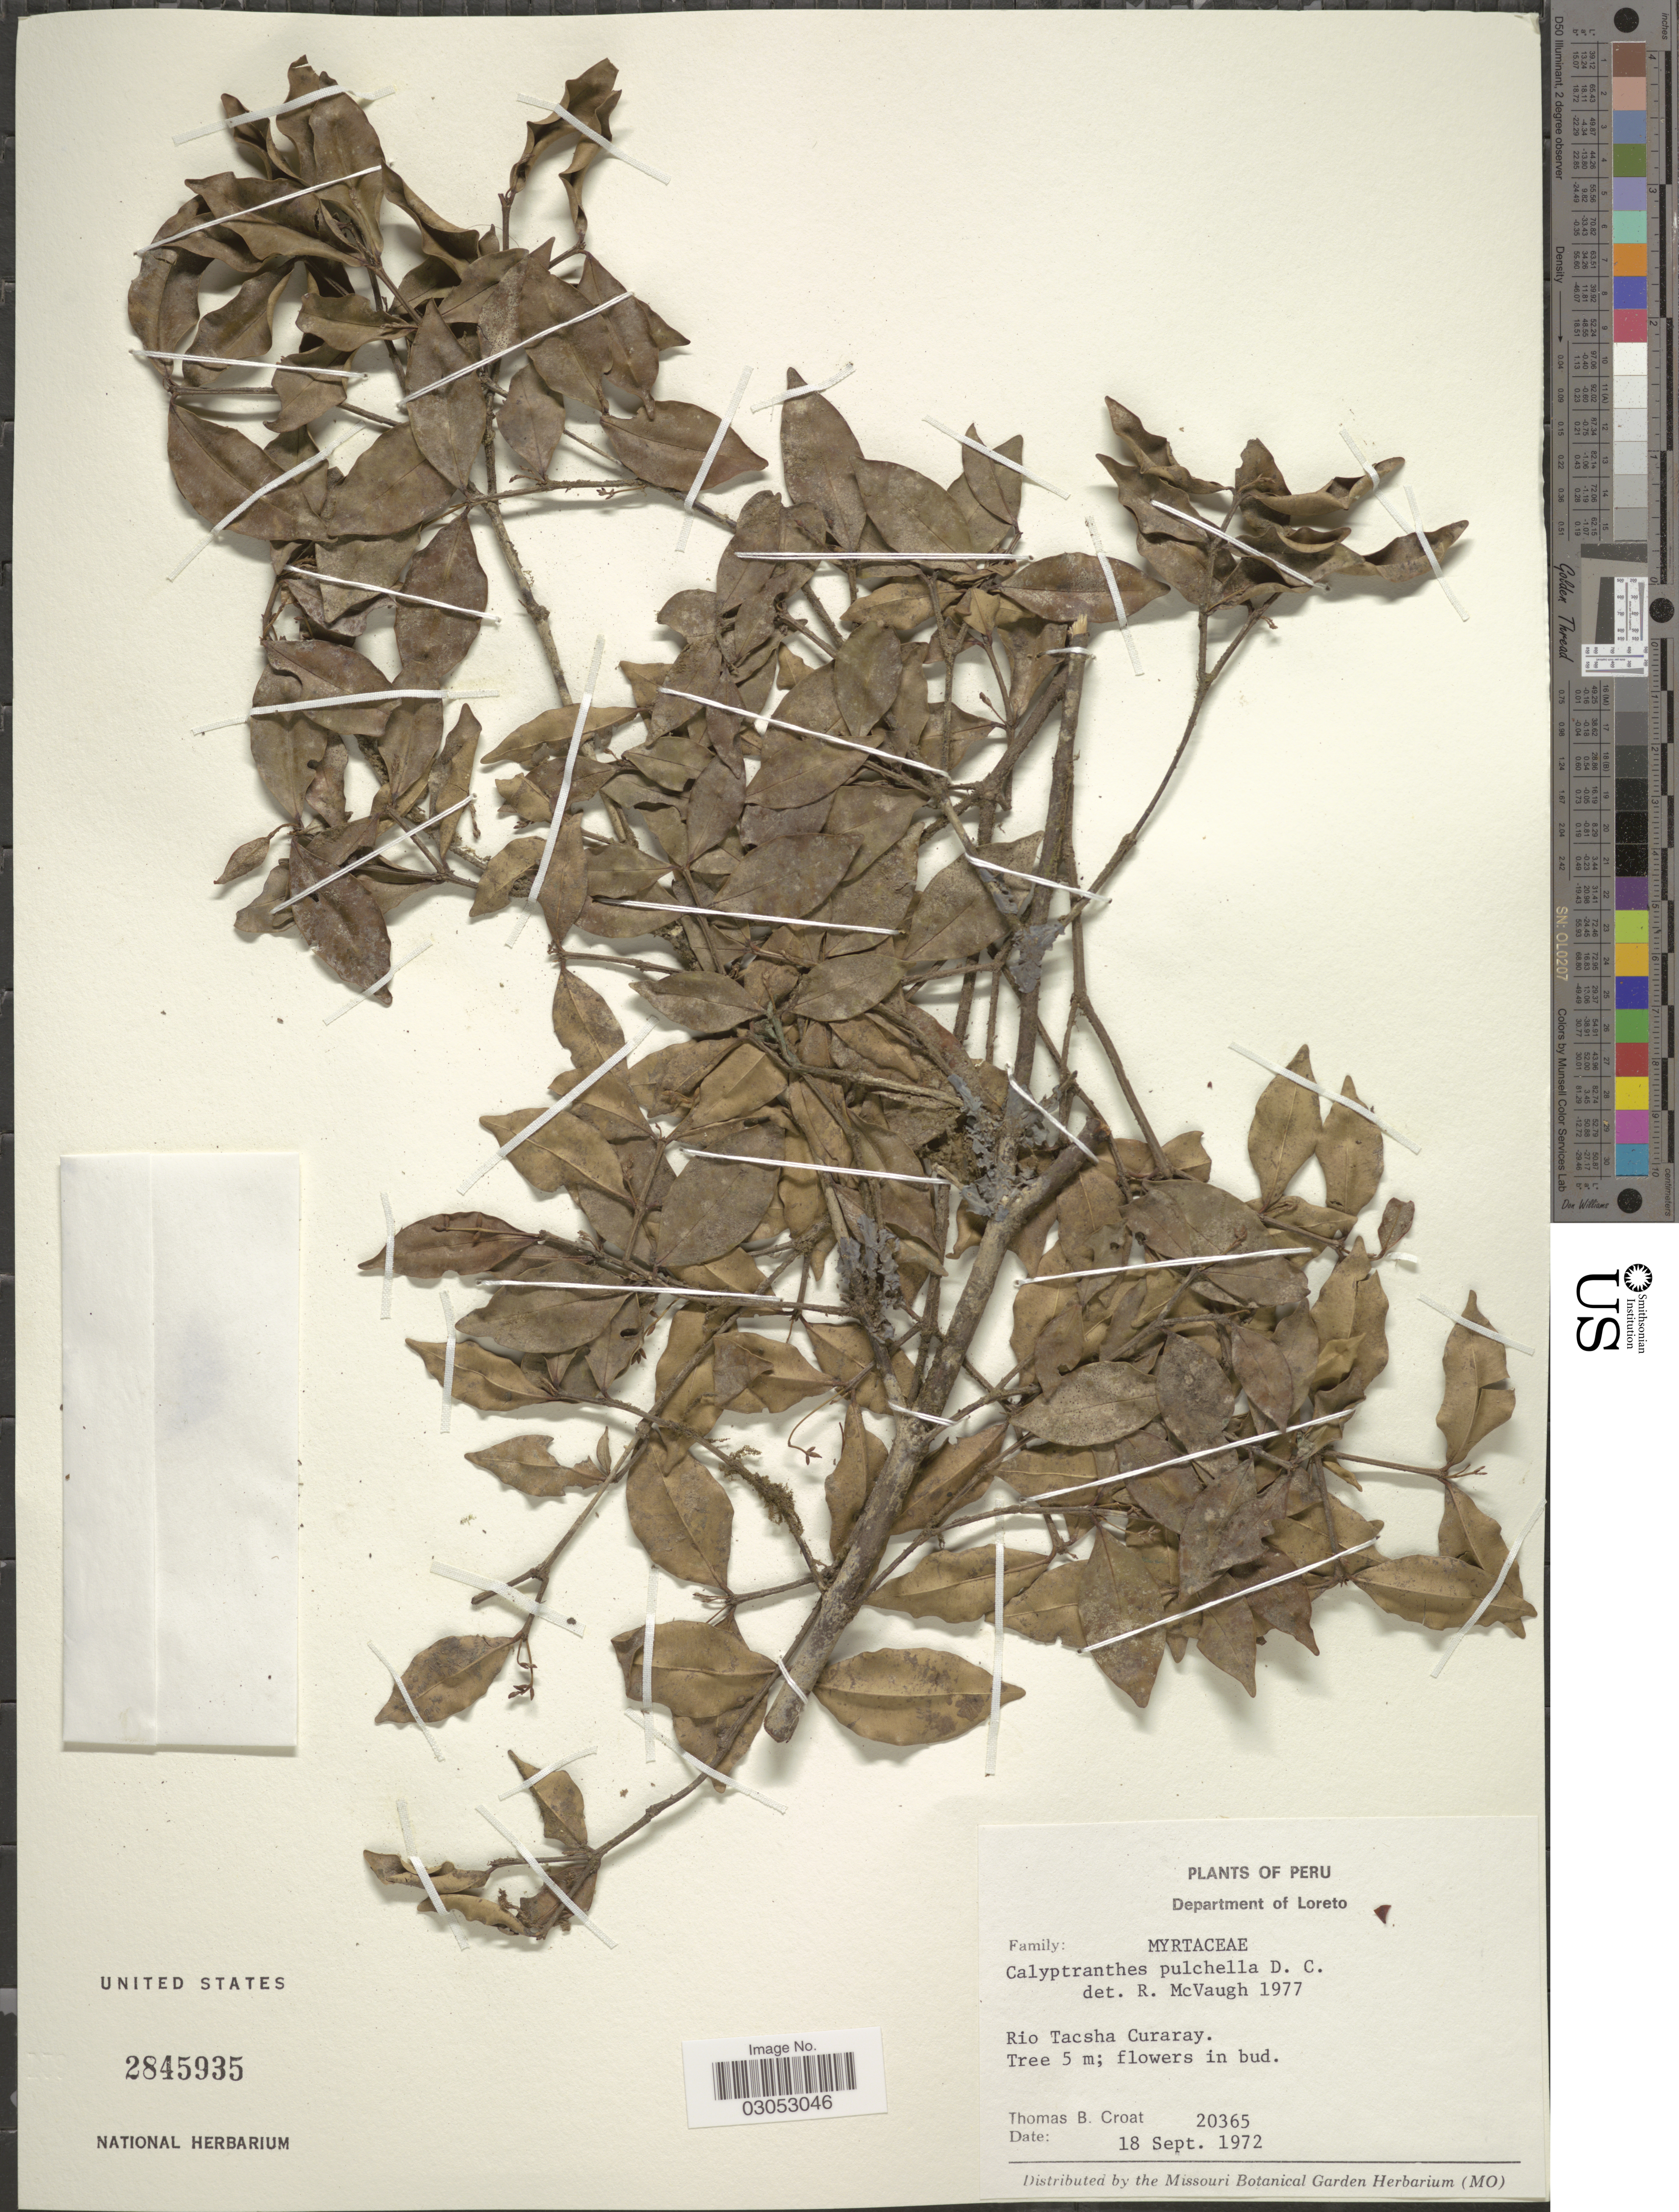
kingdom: Plantae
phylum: Tracheophyta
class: Magnoliopsida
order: Myrtales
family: Myrtaceae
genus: Myrcia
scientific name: Myrcia pulchella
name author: (DC.) A.R. Lourenço & E. Lucas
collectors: T. B. Croat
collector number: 20365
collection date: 1972-09-18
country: Peru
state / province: Loreto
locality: Department of Loreto, Rio Tacsha Curaray.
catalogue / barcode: US 2845935